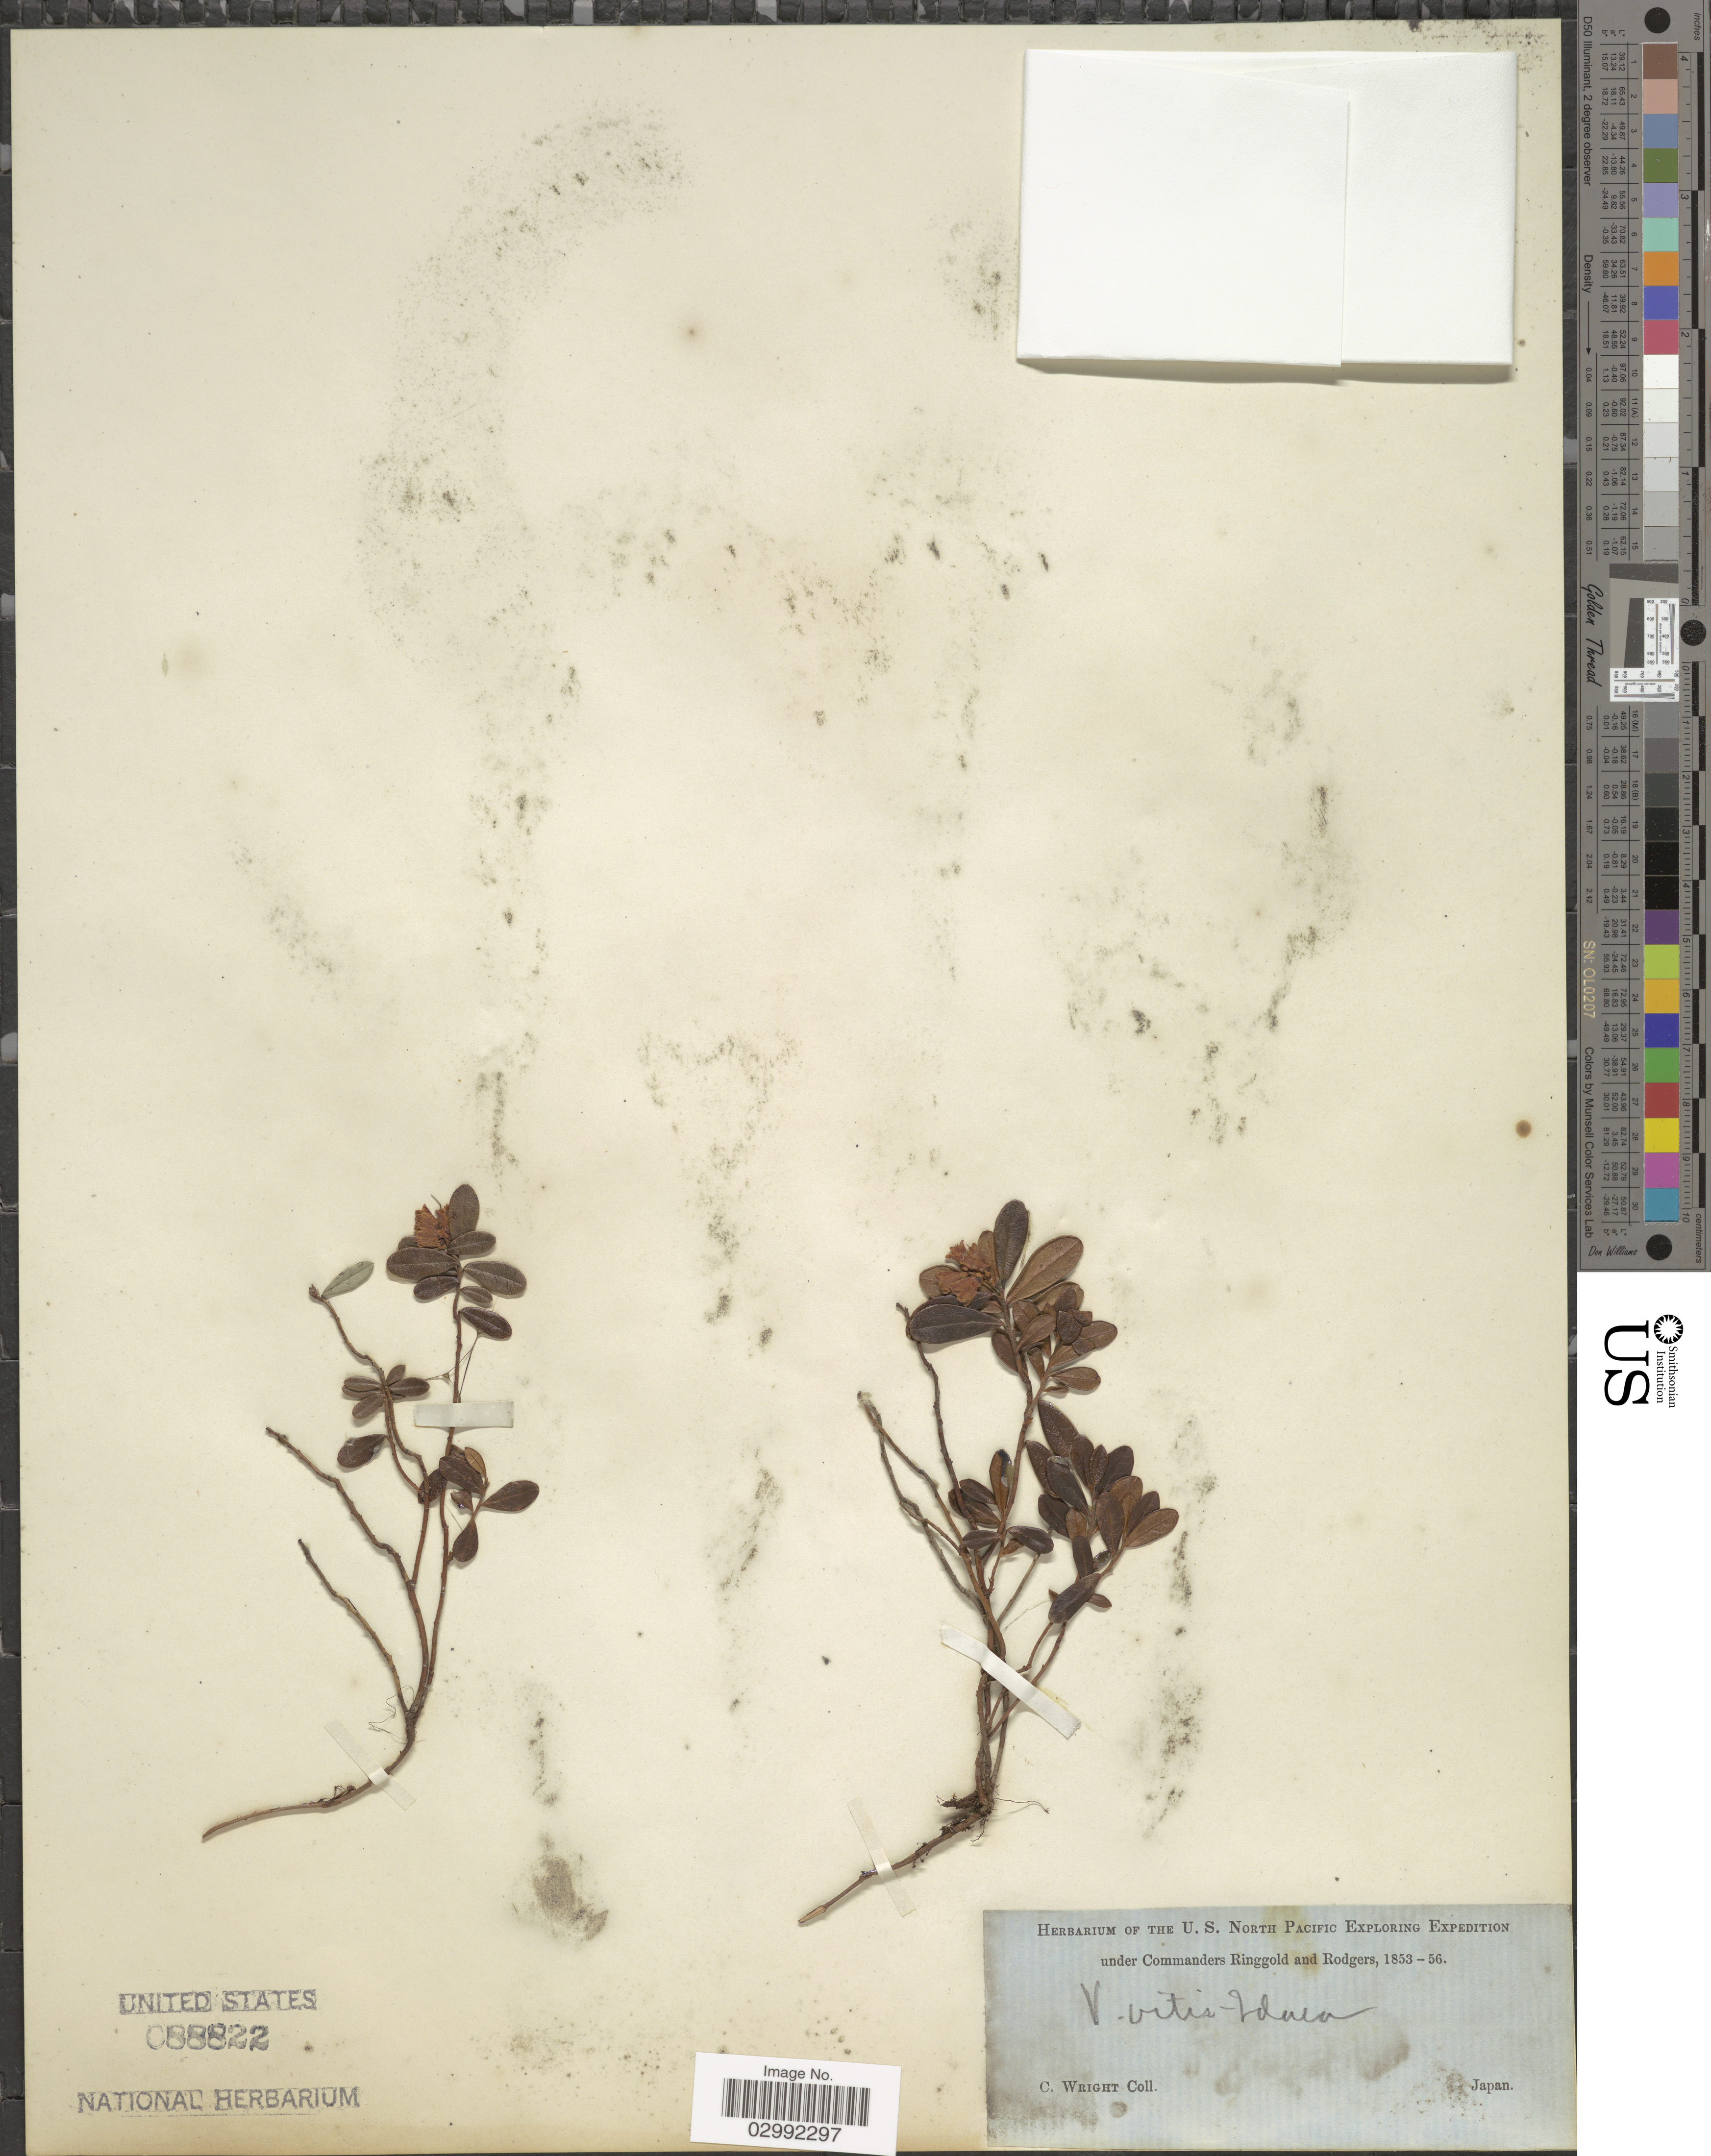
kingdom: Plantae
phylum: Tracheophyta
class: Magnoliopsida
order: Ericales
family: Ericaceae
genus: Vaccinium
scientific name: Vaccinium vitis-idaea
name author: L.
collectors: C. Wright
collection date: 1853/1856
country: Japan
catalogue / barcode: US 88822